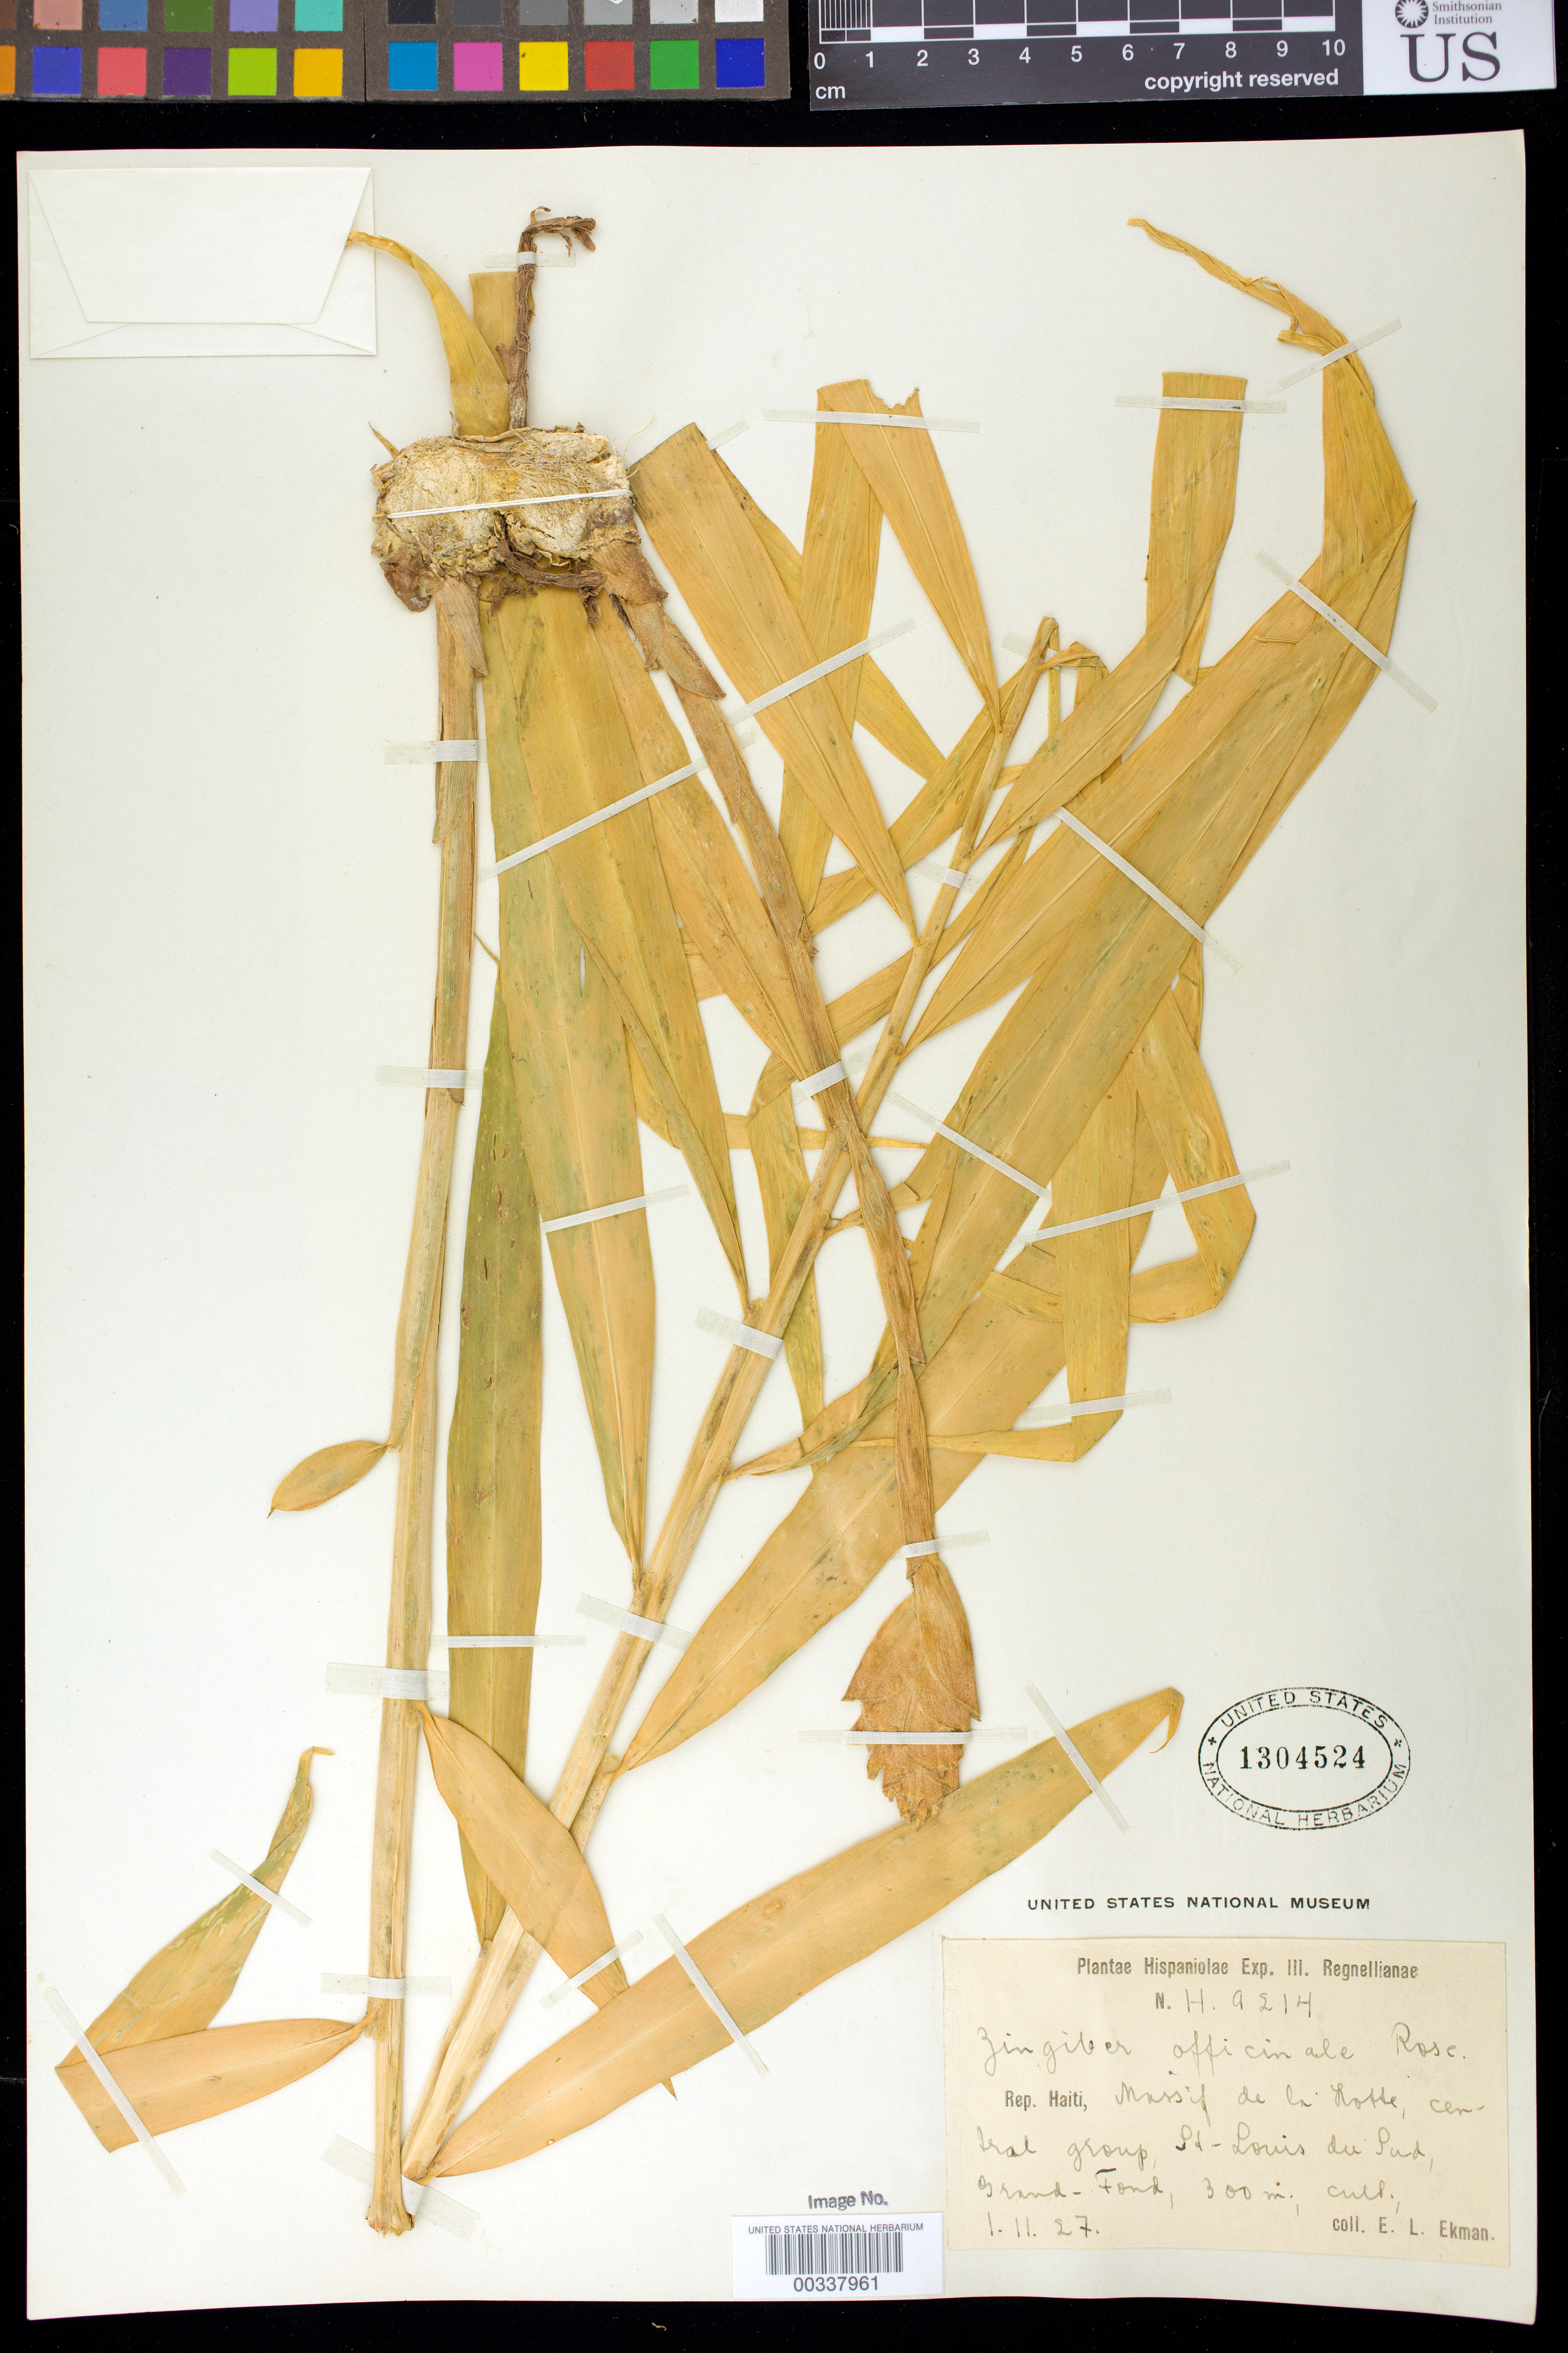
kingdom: Plantae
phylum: Tracheophyta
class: Liliopsida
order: Zingiberales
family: Zingiberaceae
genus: Zingiber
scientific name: Zingiber officinale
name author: Roscoe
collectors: E. L. Ekman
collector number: H.9214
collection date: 1927-11-01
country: Haiti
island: Hispaniola Island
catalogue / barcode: US 1304524